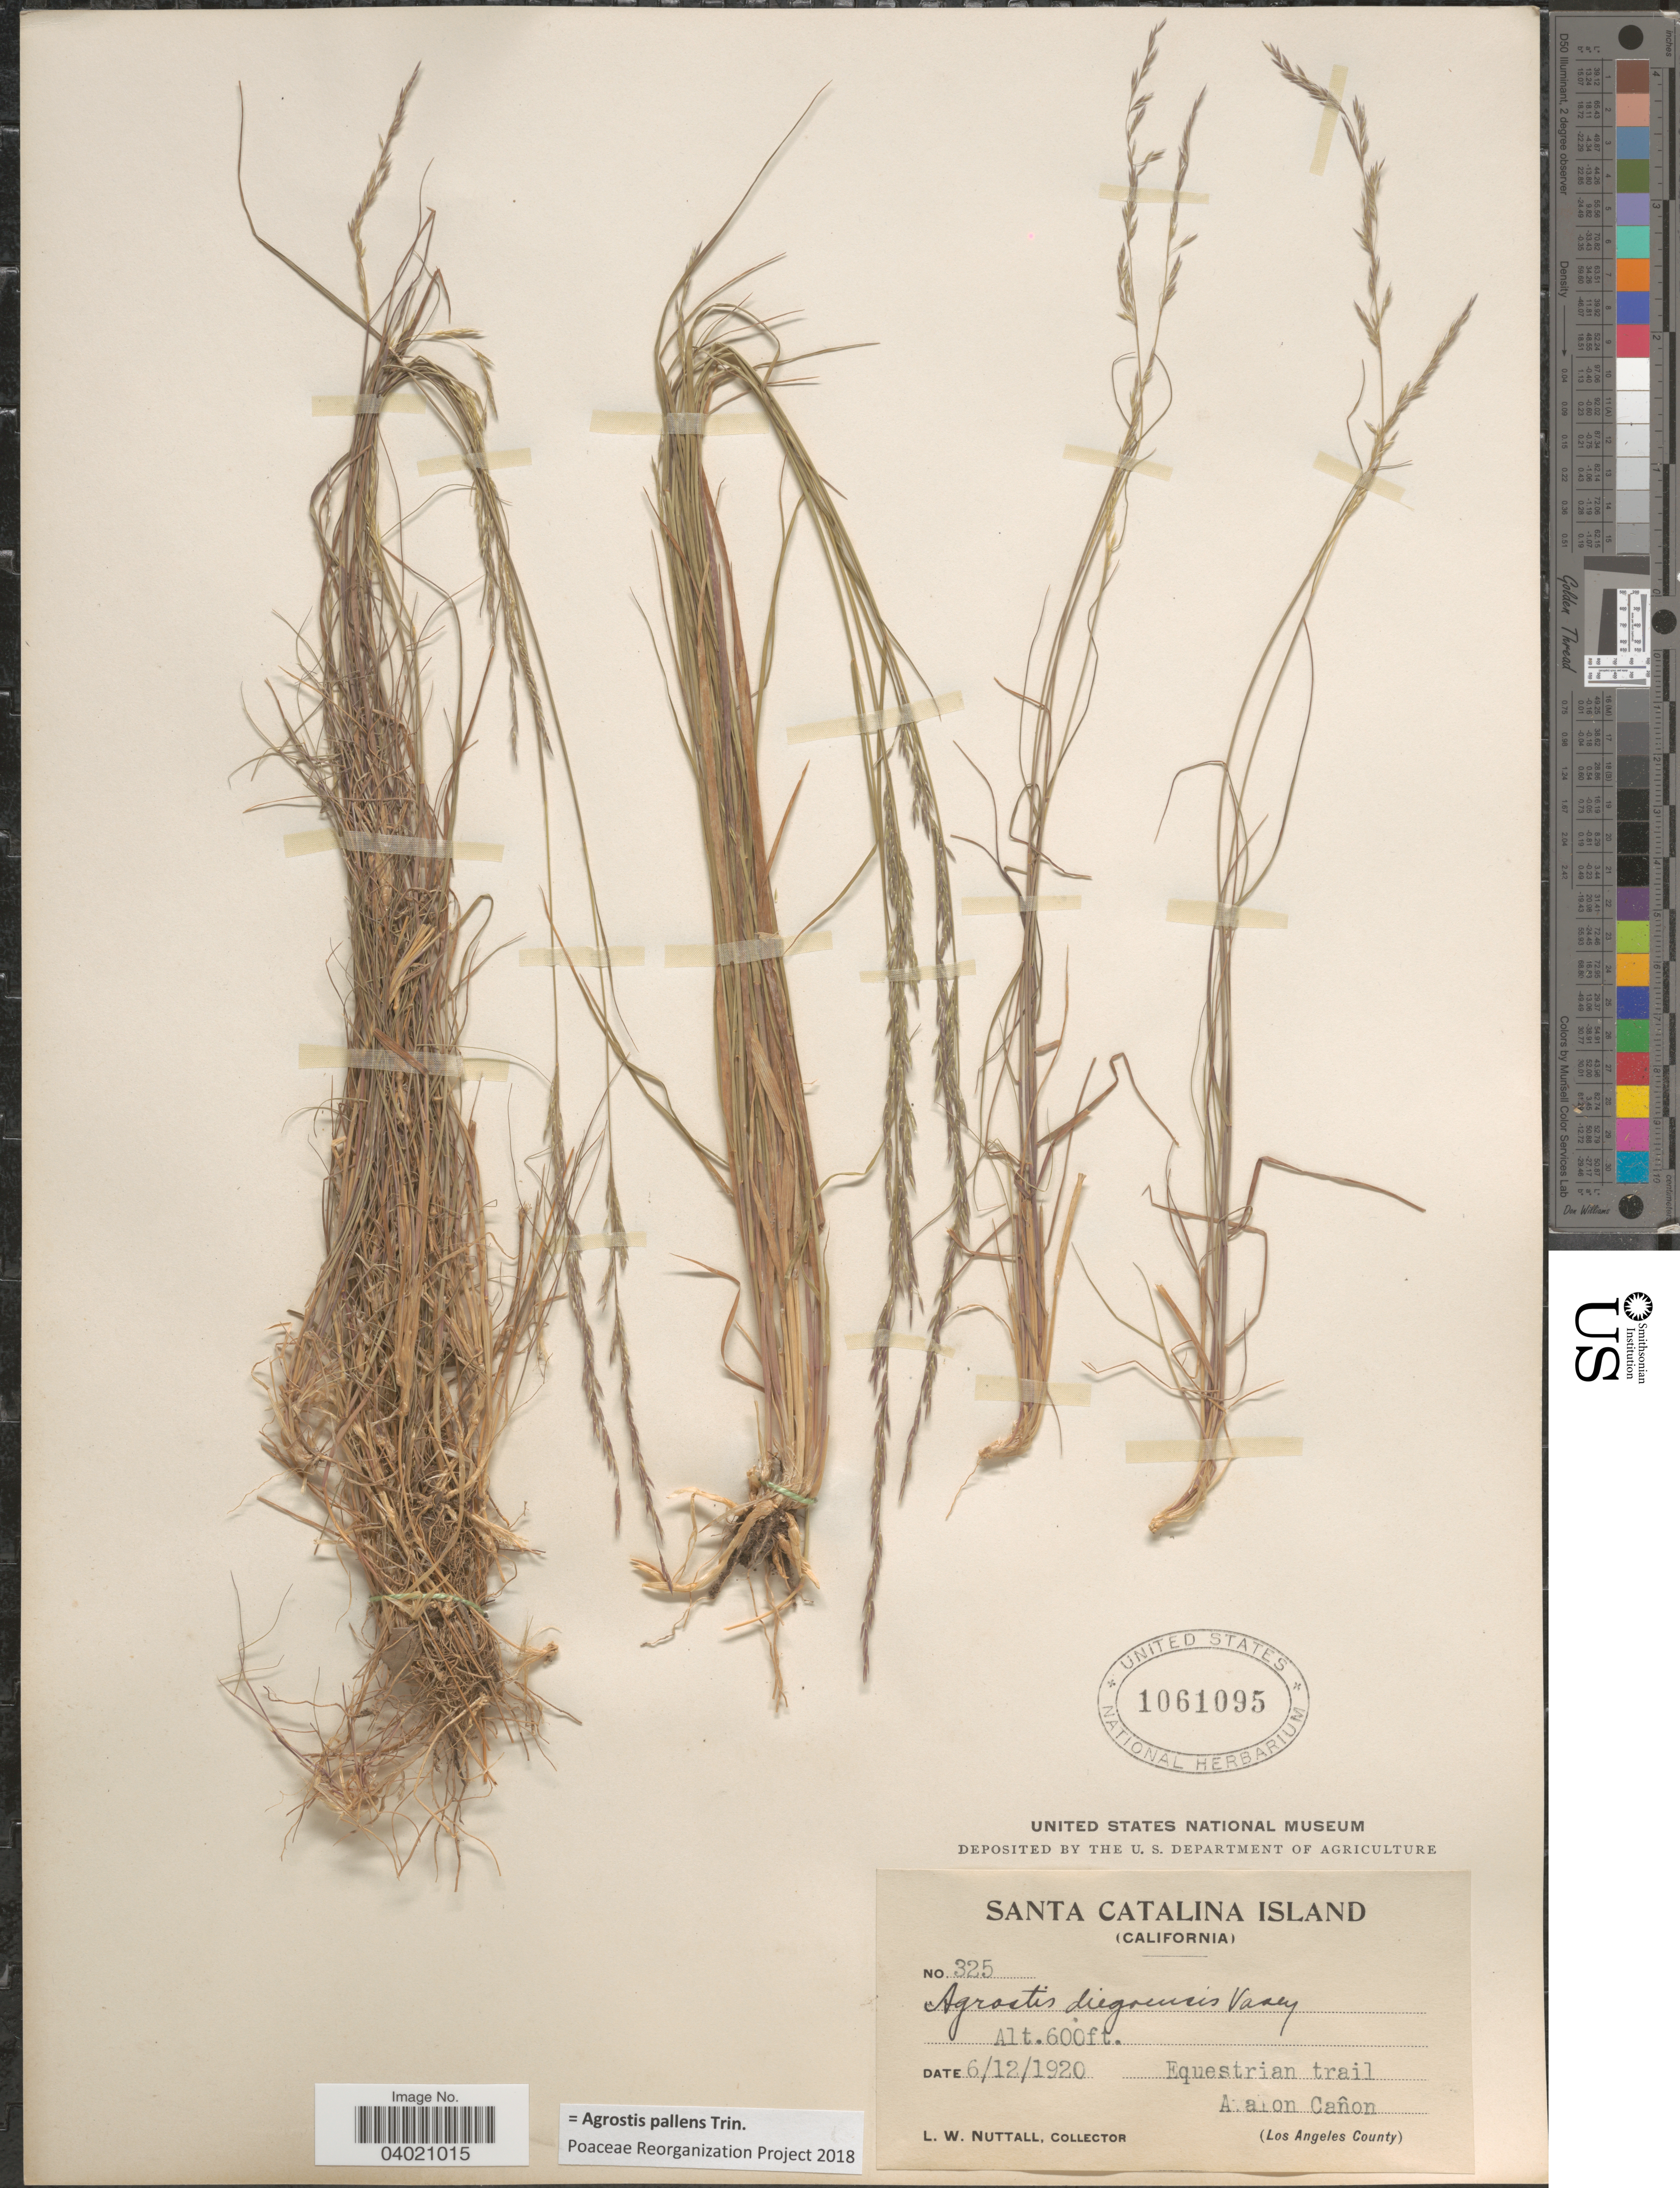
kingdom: Plantae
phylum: Tracheophyta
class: Liliopsida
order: Poales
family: Poaceae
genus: Agrostis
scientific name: Agrostis pallens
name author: Trin.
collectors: L. W. Nuttall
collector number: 325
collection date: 1920-06-12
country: United States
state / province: California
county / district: Los Angeles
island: Santa Catalina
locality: Santa Catalina Island. Equestrian trail. Avalon Cañon. (Los Angeles County).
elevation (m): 183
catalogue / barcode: US 1061095